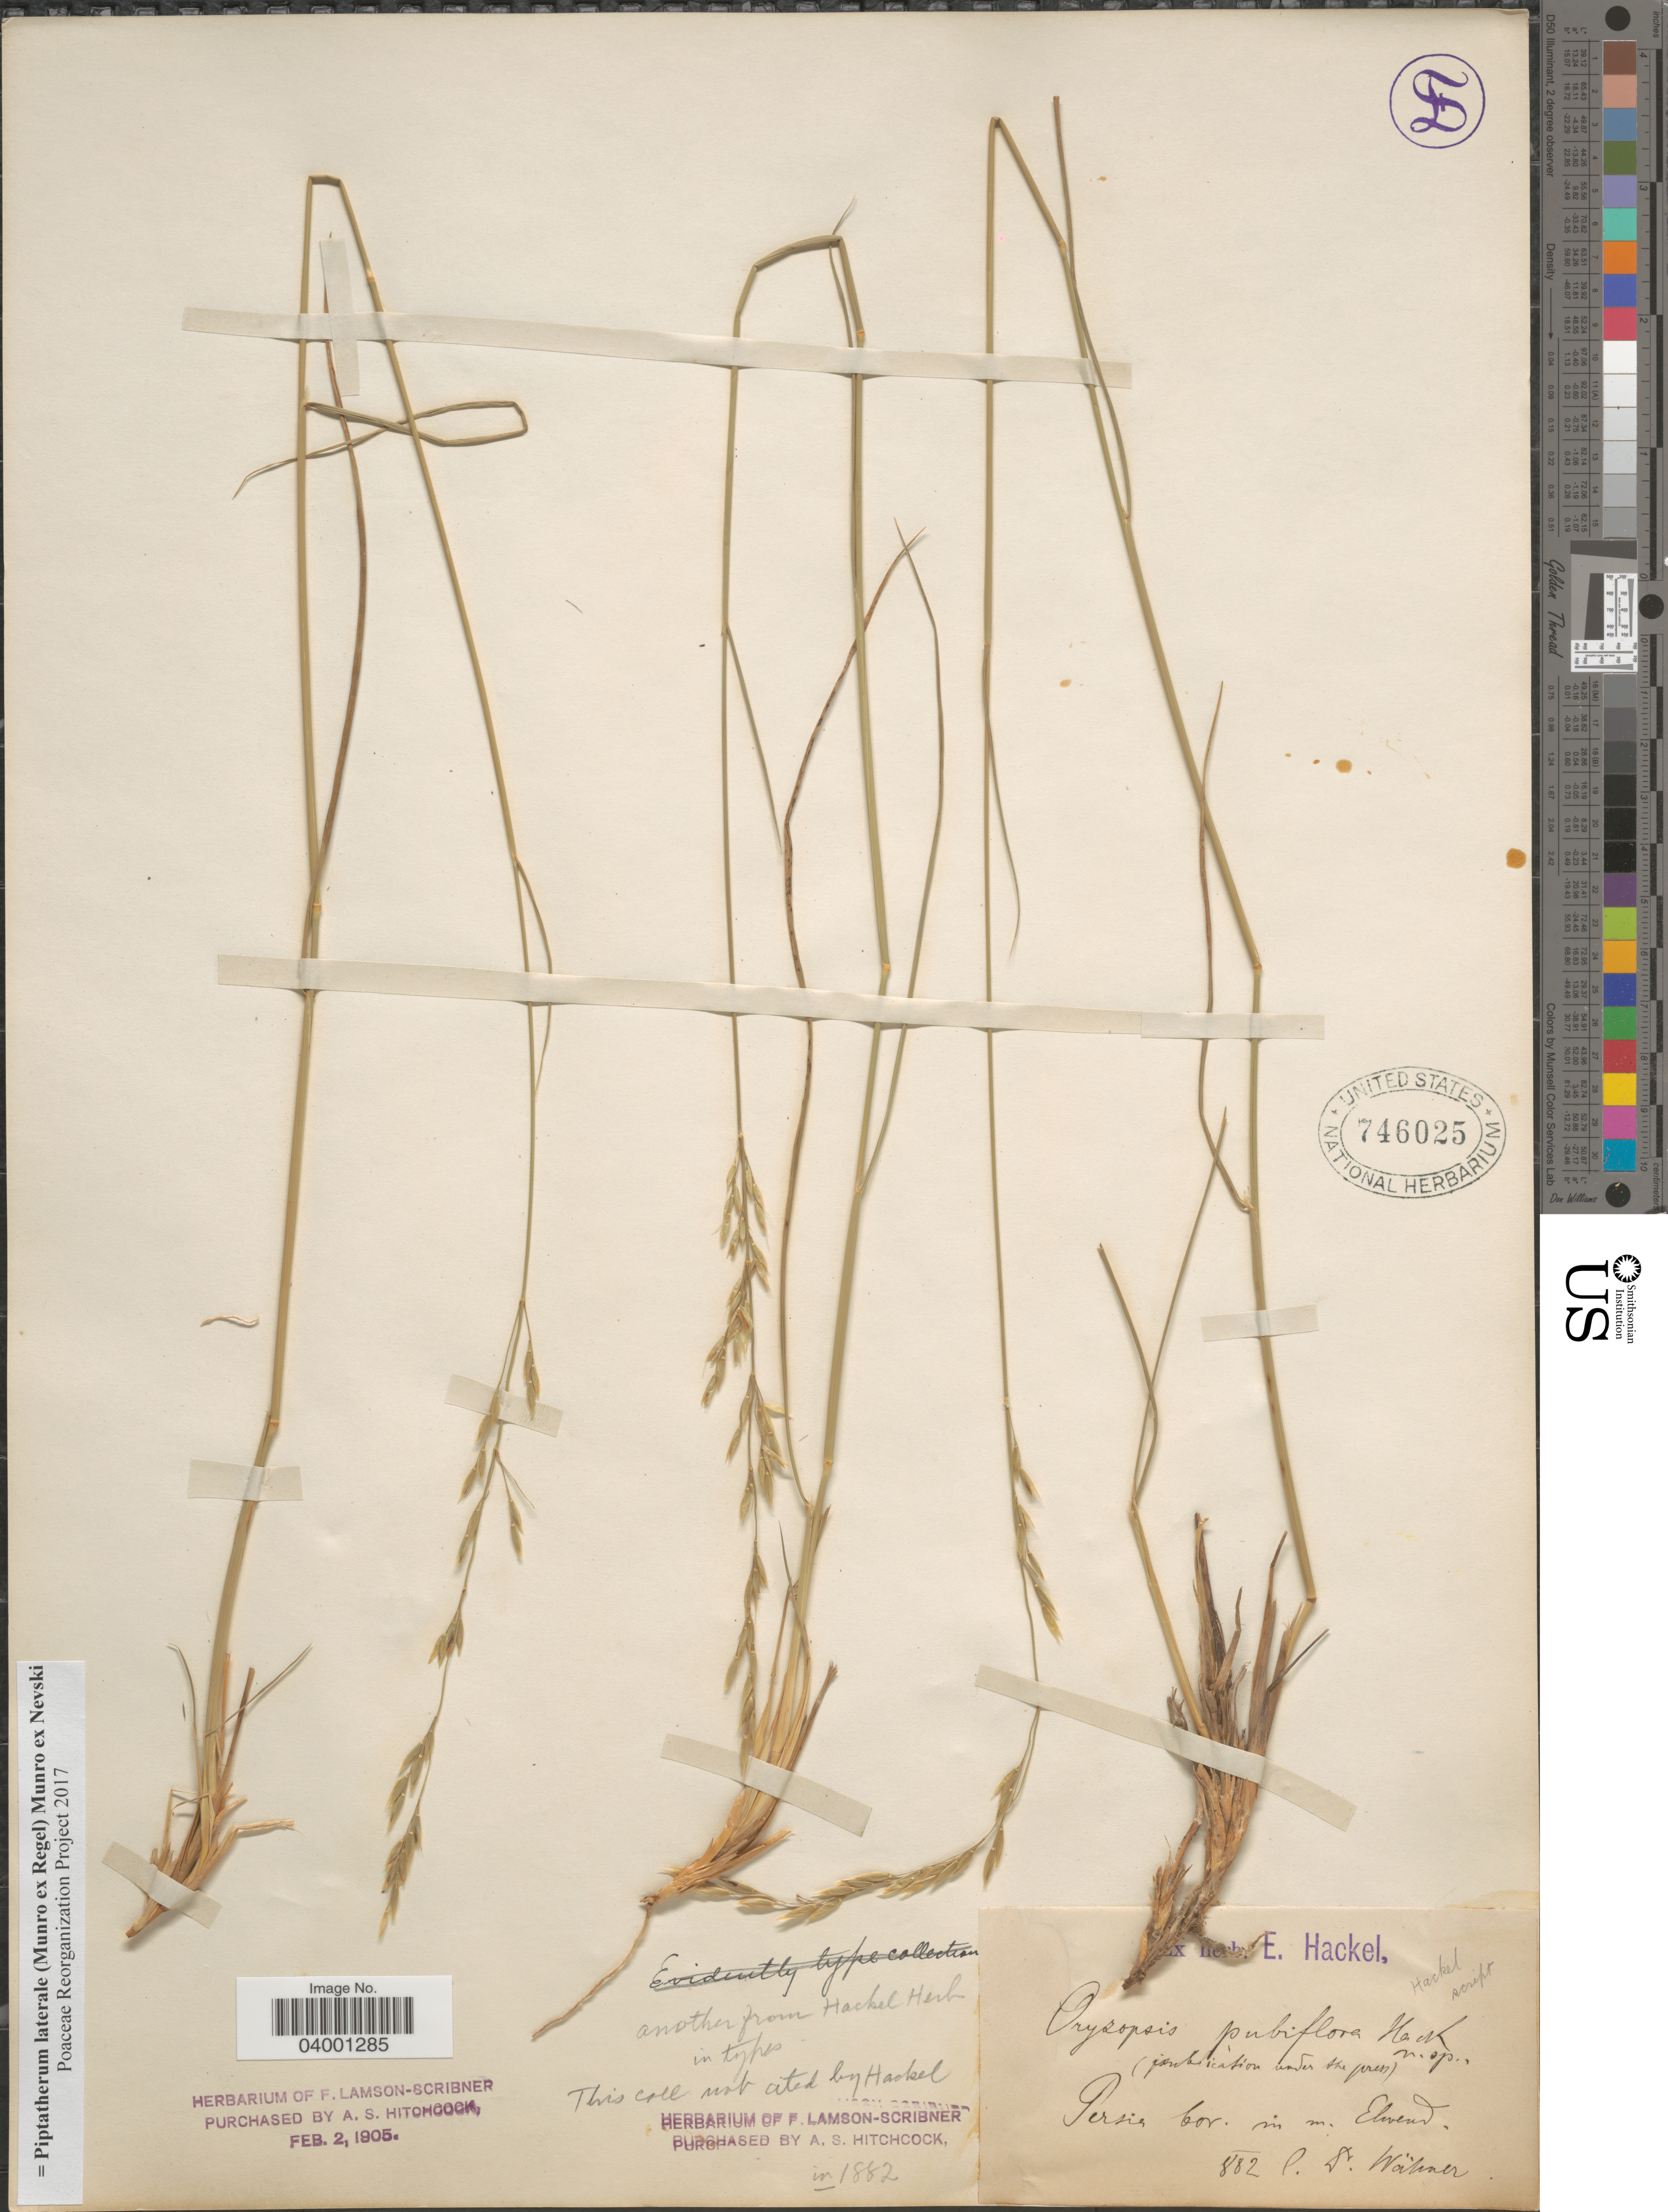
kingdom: Plantae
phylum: Tracheophyta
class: Liliopsida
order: Poales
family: Poaceae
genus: Piptatherum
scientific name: Piptatherum laterale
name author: (Munro ex Regel) Munro ex Nevski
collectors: Wahner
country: Iran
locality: Persia bor. in m. Elwend [interpreted].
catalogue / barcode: US 746025